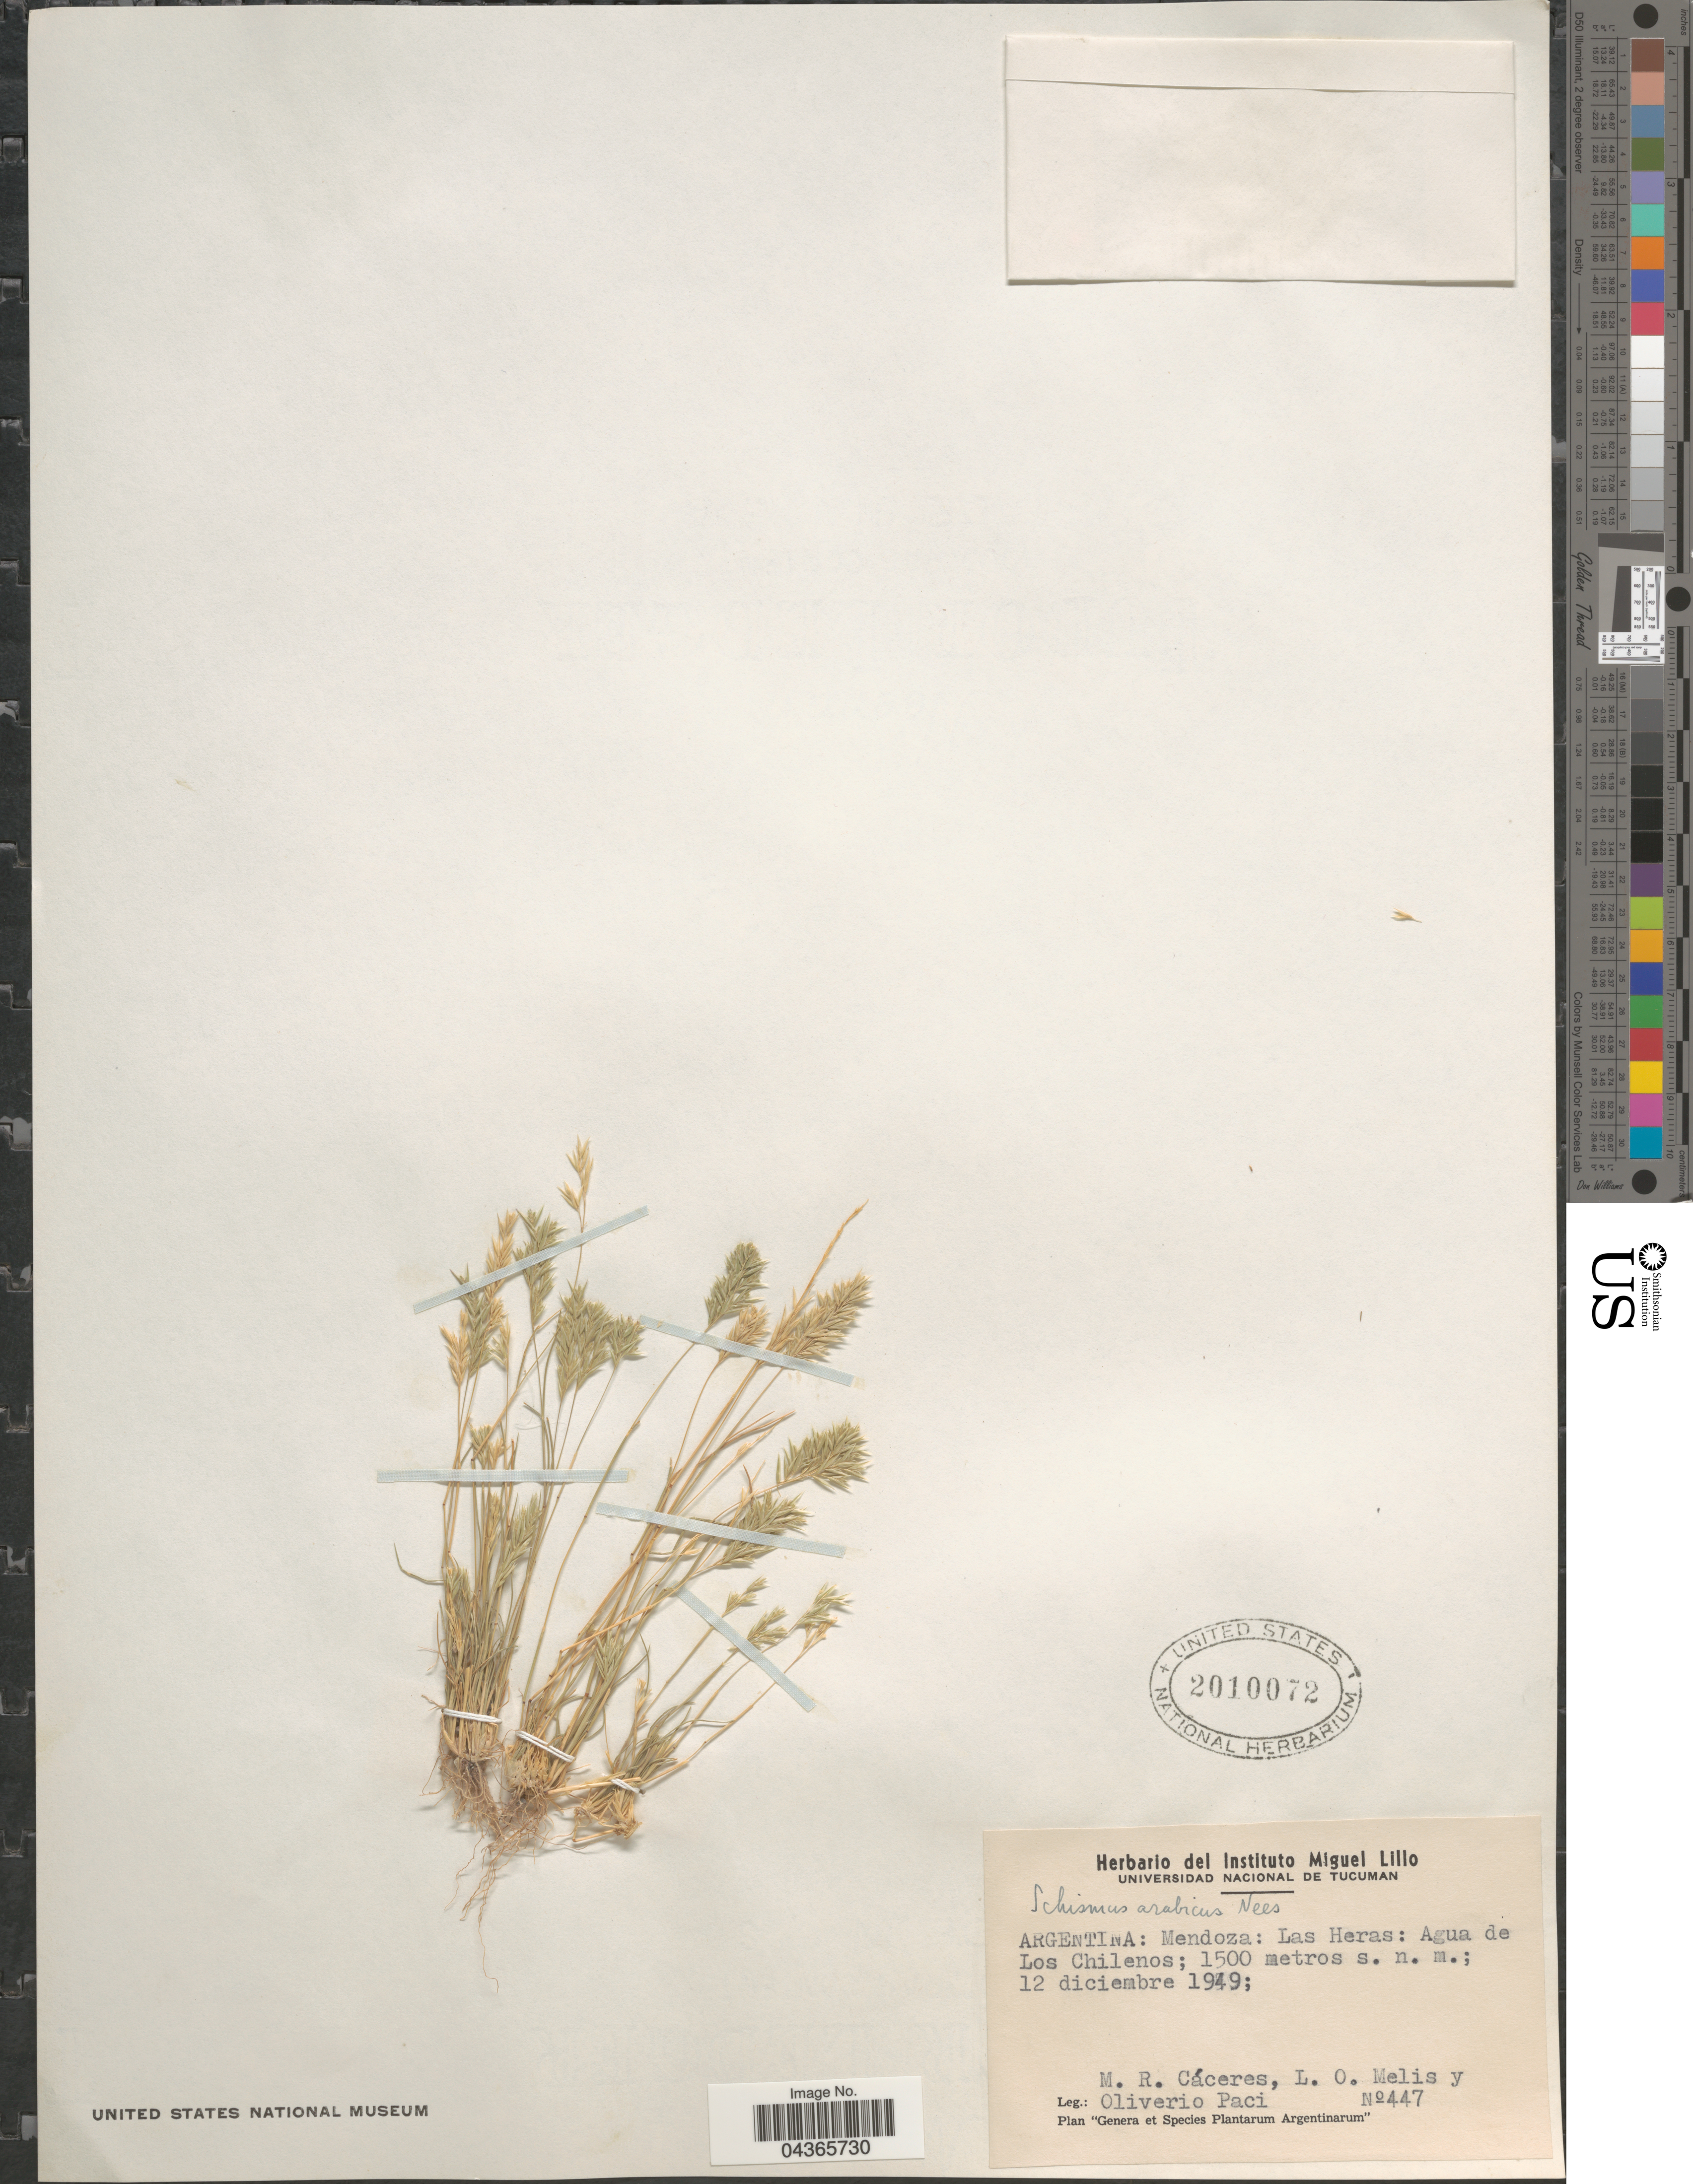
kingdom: Plantae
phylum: Tracheophyta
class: Liliopsida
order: Poales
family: Poaceae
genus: Schismus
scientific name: Schismus arabicus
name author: Nees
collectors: M. R. Caceres, L. Melis & O. Paci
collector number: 447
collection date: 1949-12-12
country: Argentina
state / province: Mendoza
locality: Las Heras: Agua de Los Chilenos.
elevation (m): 1500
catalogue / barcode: US 2010072